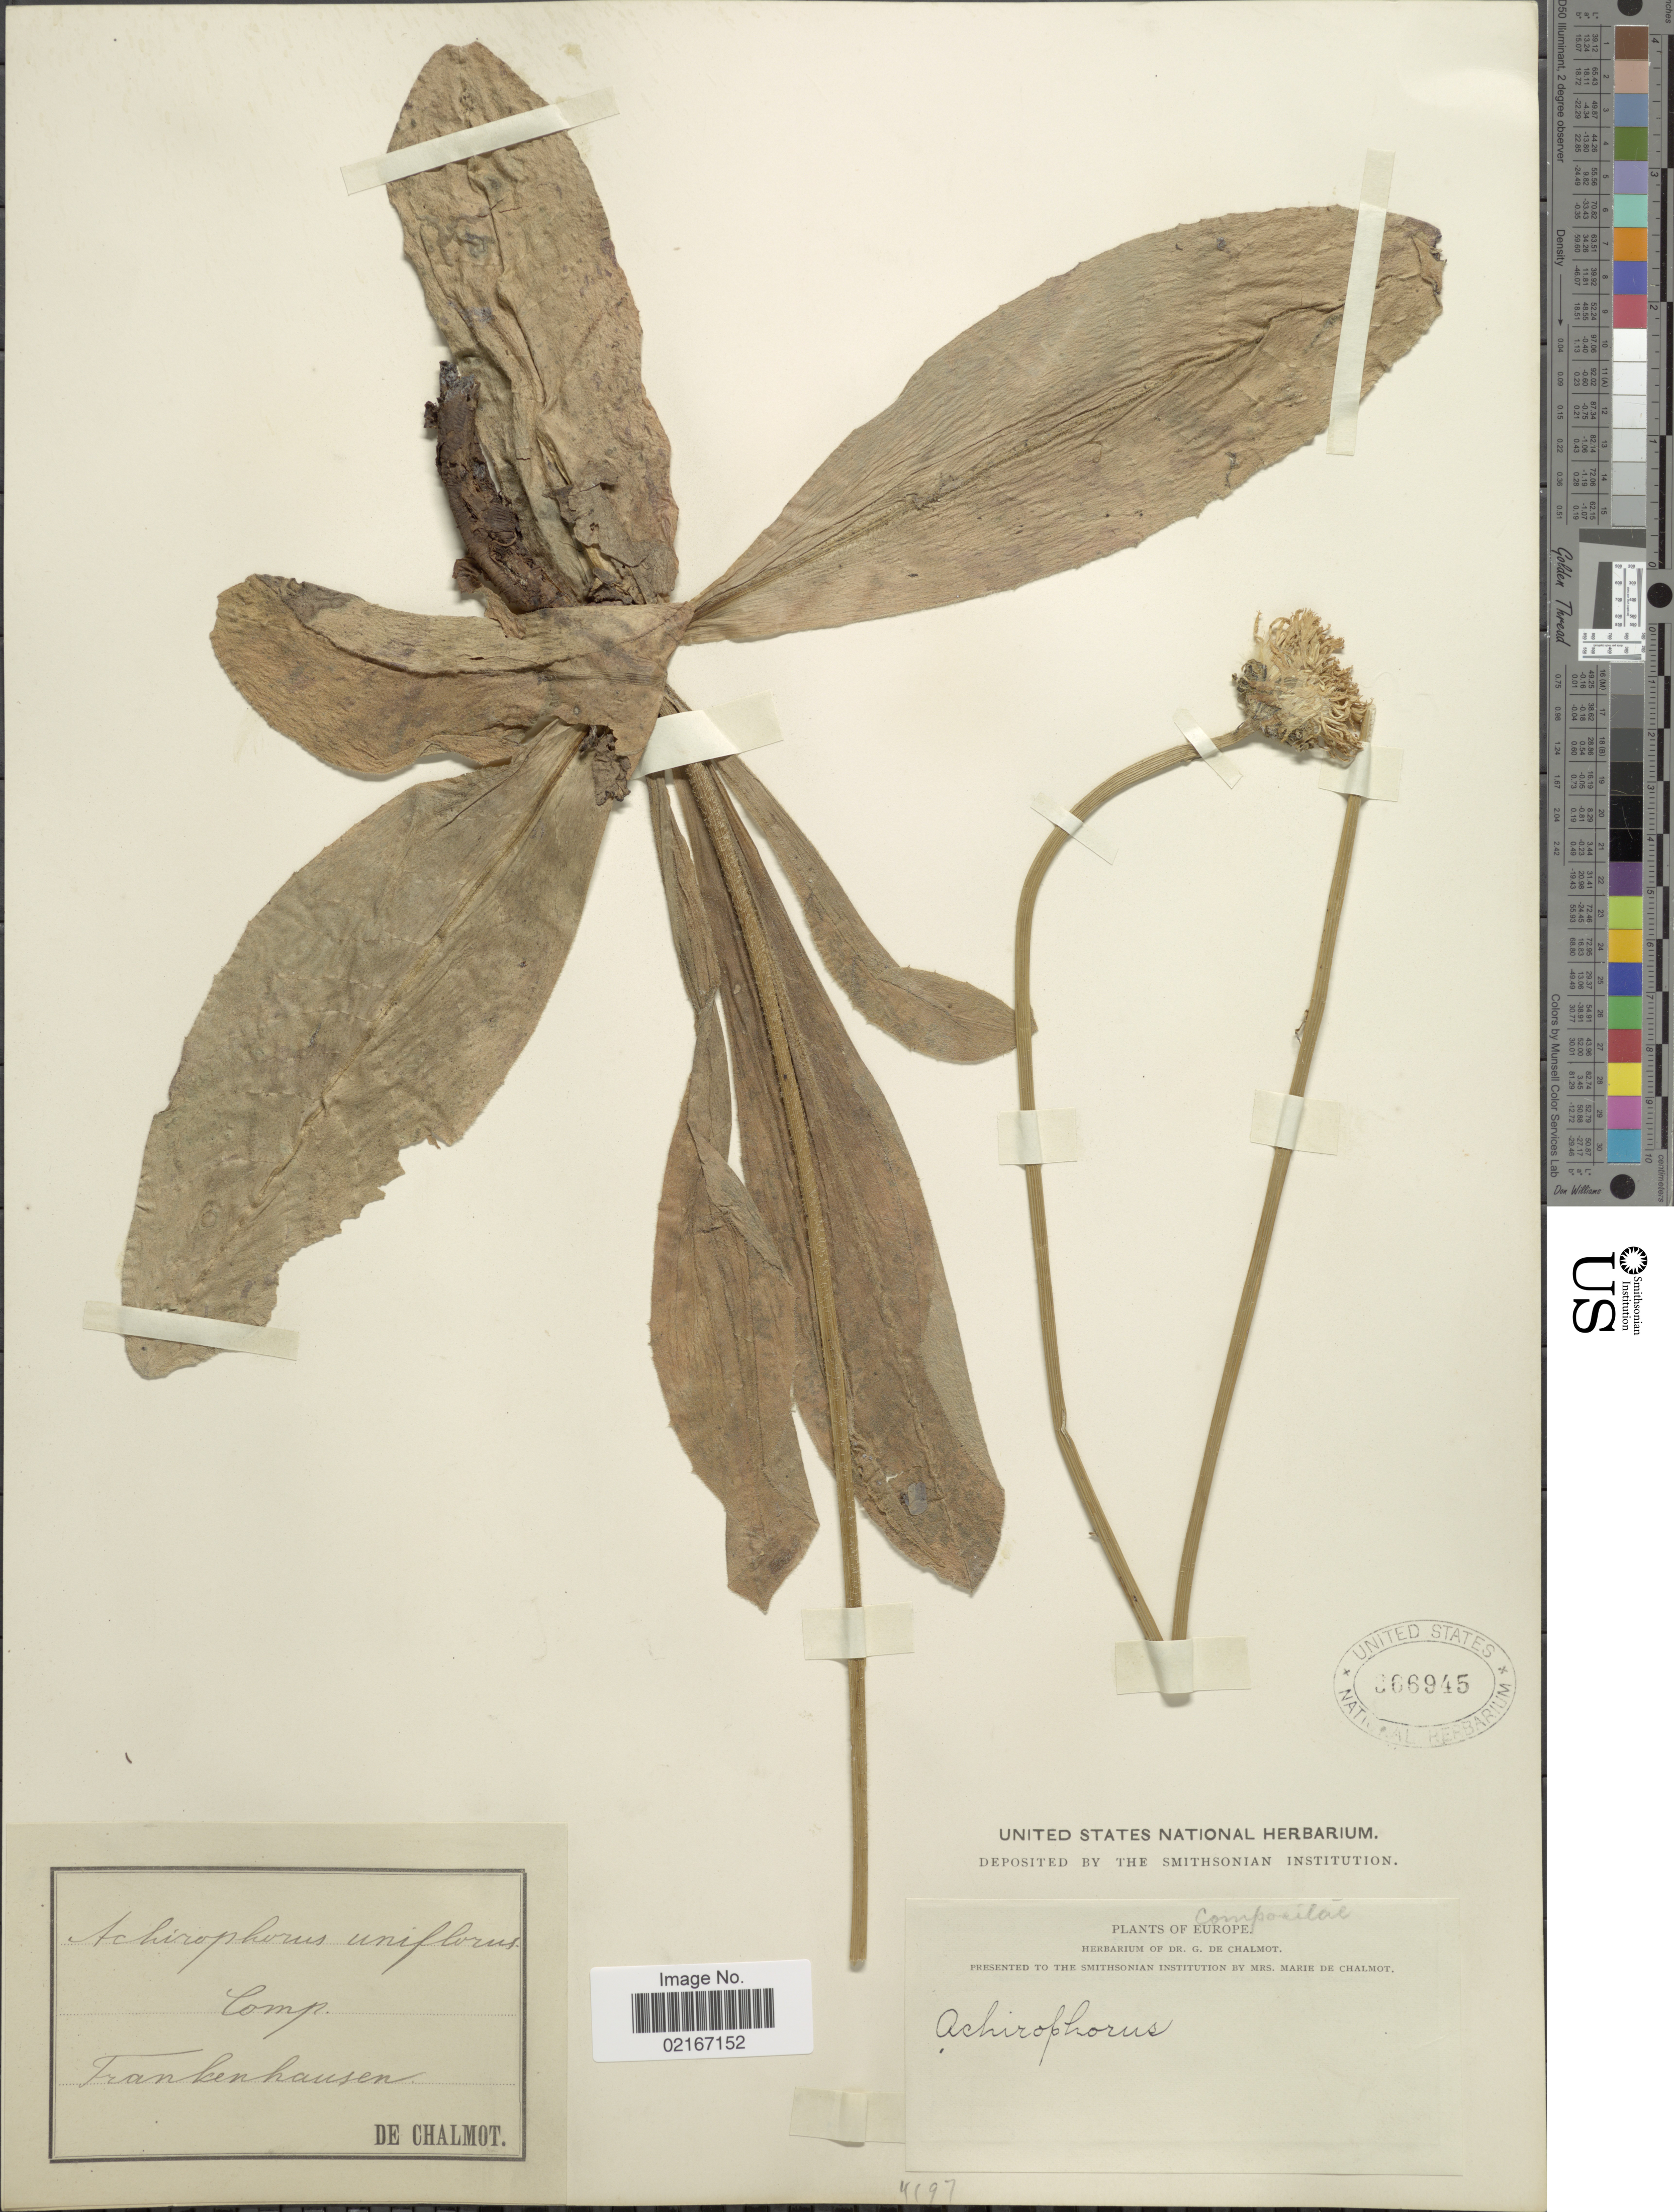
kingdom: Plantae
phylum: Tracheophyta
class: Magnoliopsida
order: Asterales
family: Asteraceae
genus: Hypochaeris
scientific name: Hypochaeris uniflora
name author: Vill.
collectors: G. de Chalmot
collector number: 4197?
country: Germany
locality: Frankenhausen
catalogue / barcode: US 366945